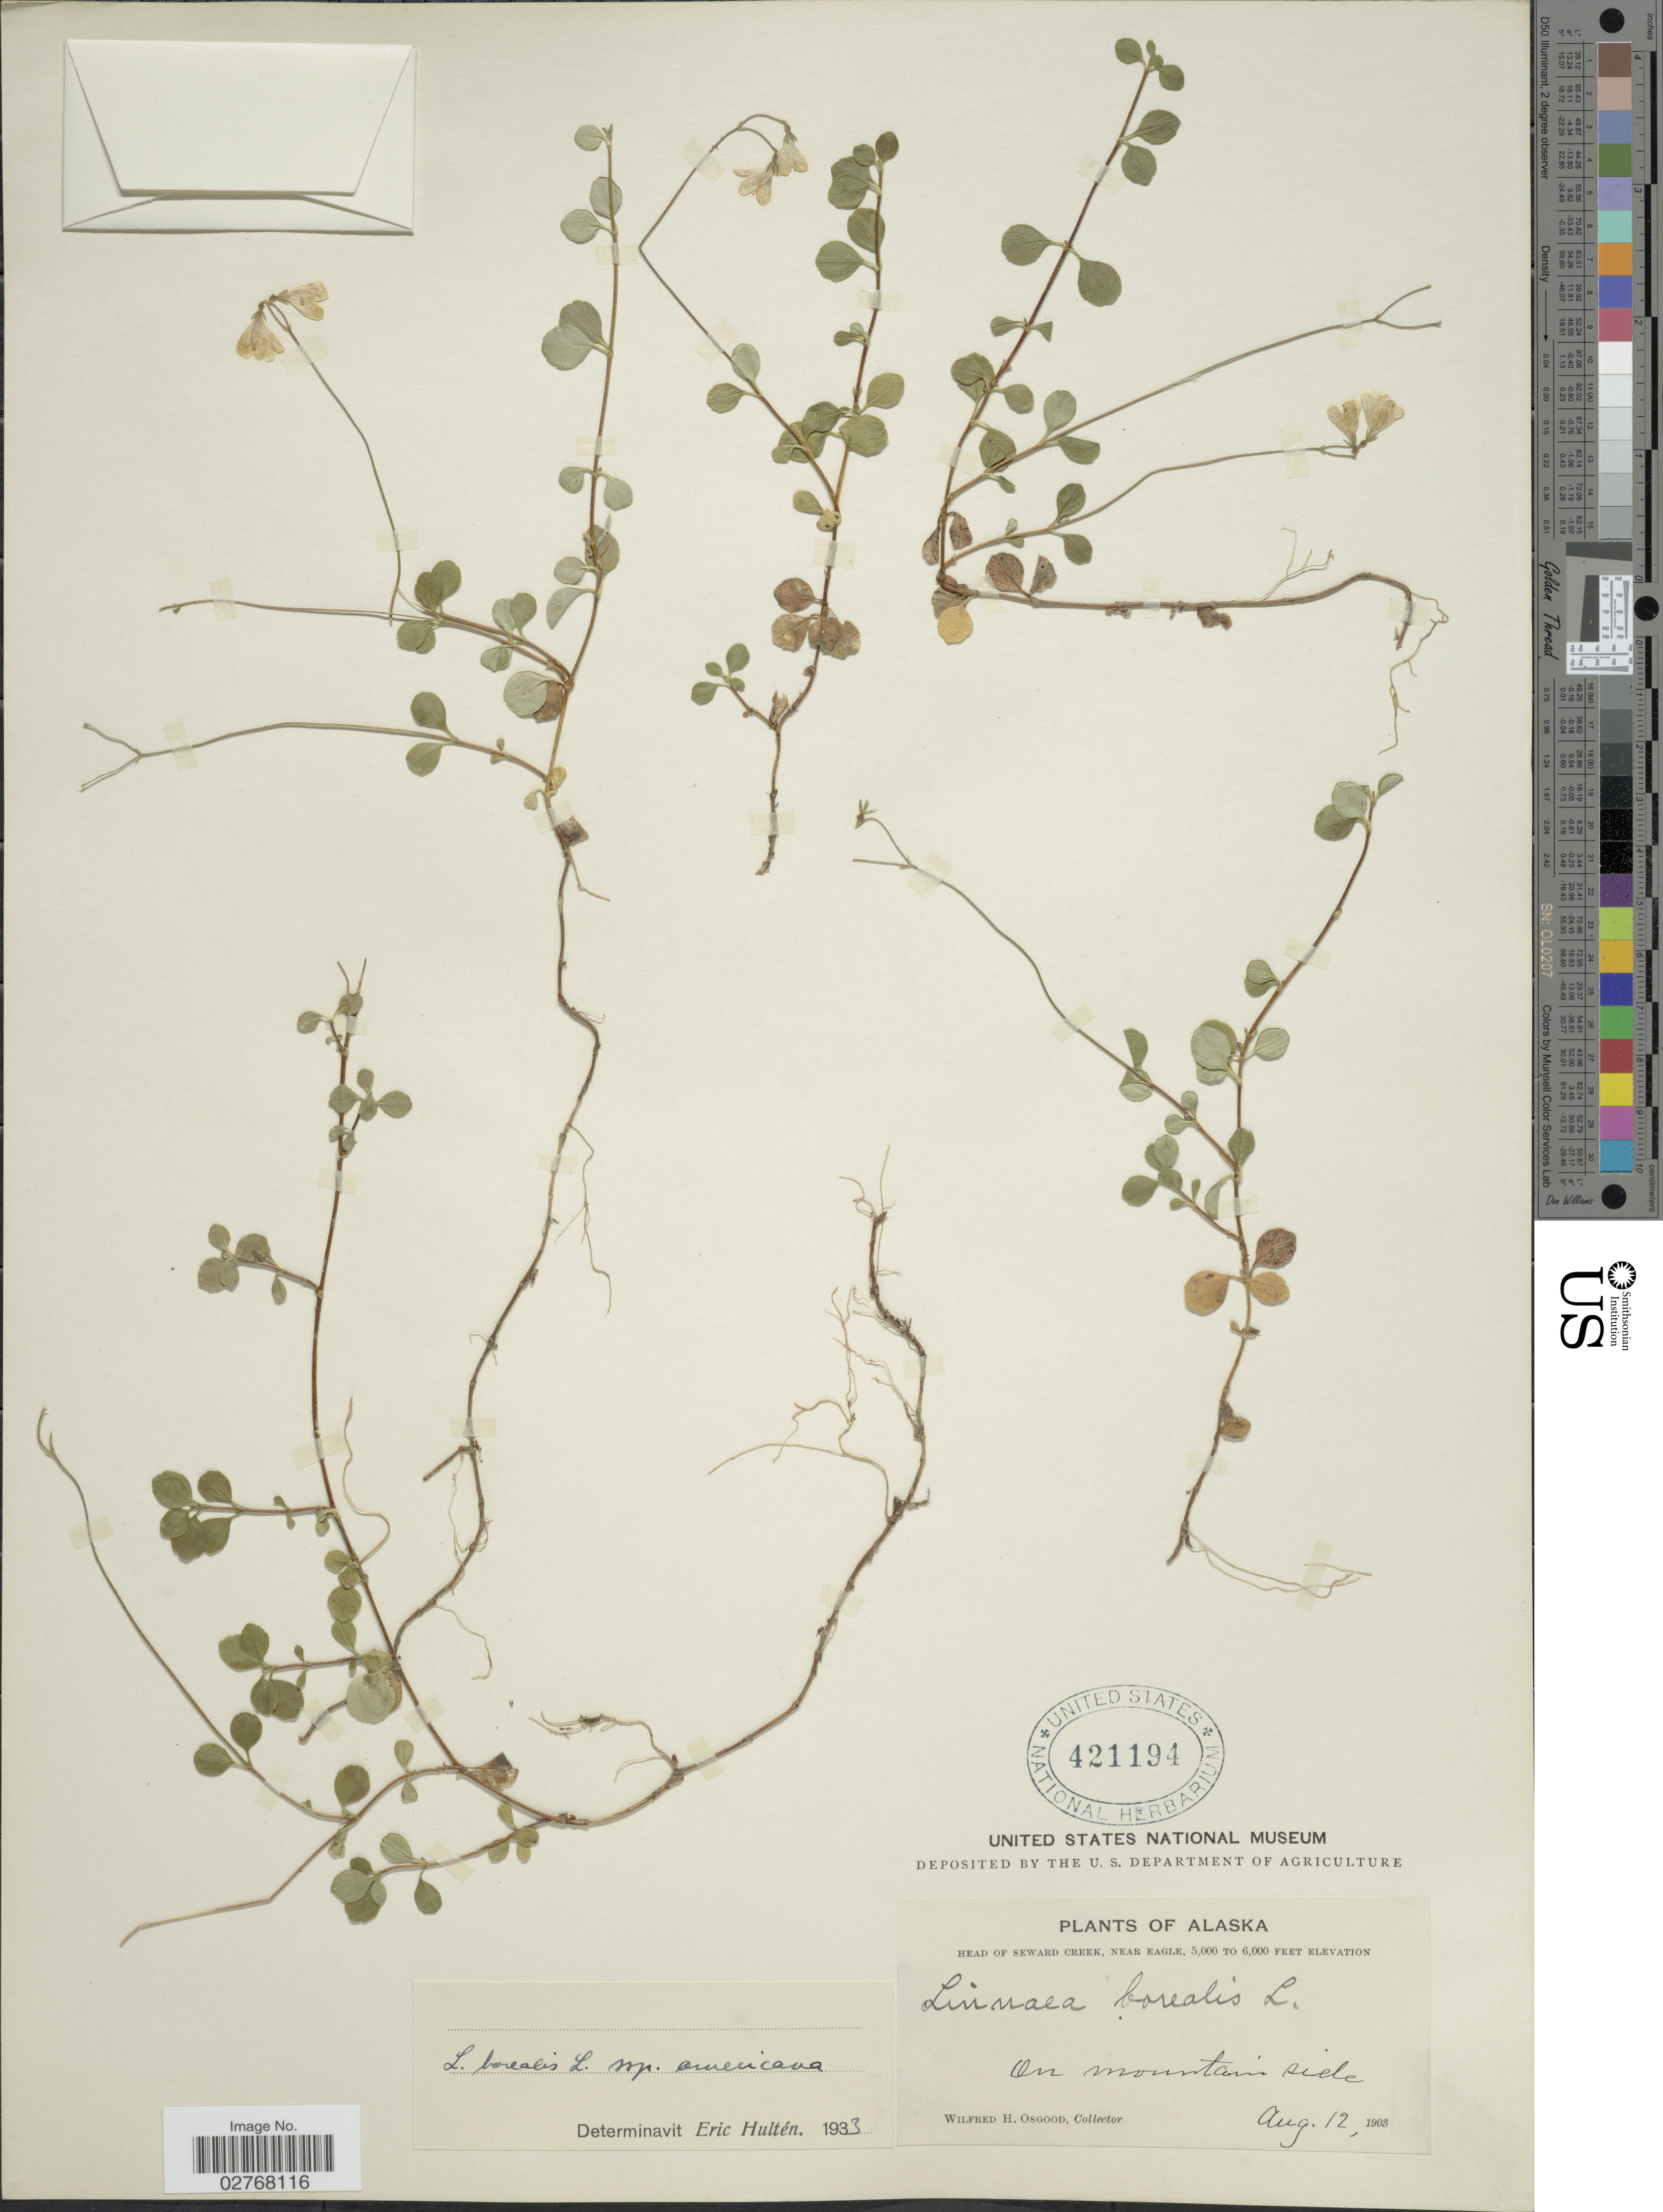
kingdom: Plantae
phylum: Tracheophyta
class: Magnoliopsida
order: Dipsacales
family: Caprifoliaceae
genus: Linnaea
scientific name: Linnaea borealis var. americana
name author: (J. Forbes) Rehder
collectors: W. Osgood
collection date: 1903-08-12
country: United States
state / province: Alaska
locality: Head of Sewad Creek, near Eagle, On mountain side.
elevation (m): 1524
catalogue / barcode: US 421194